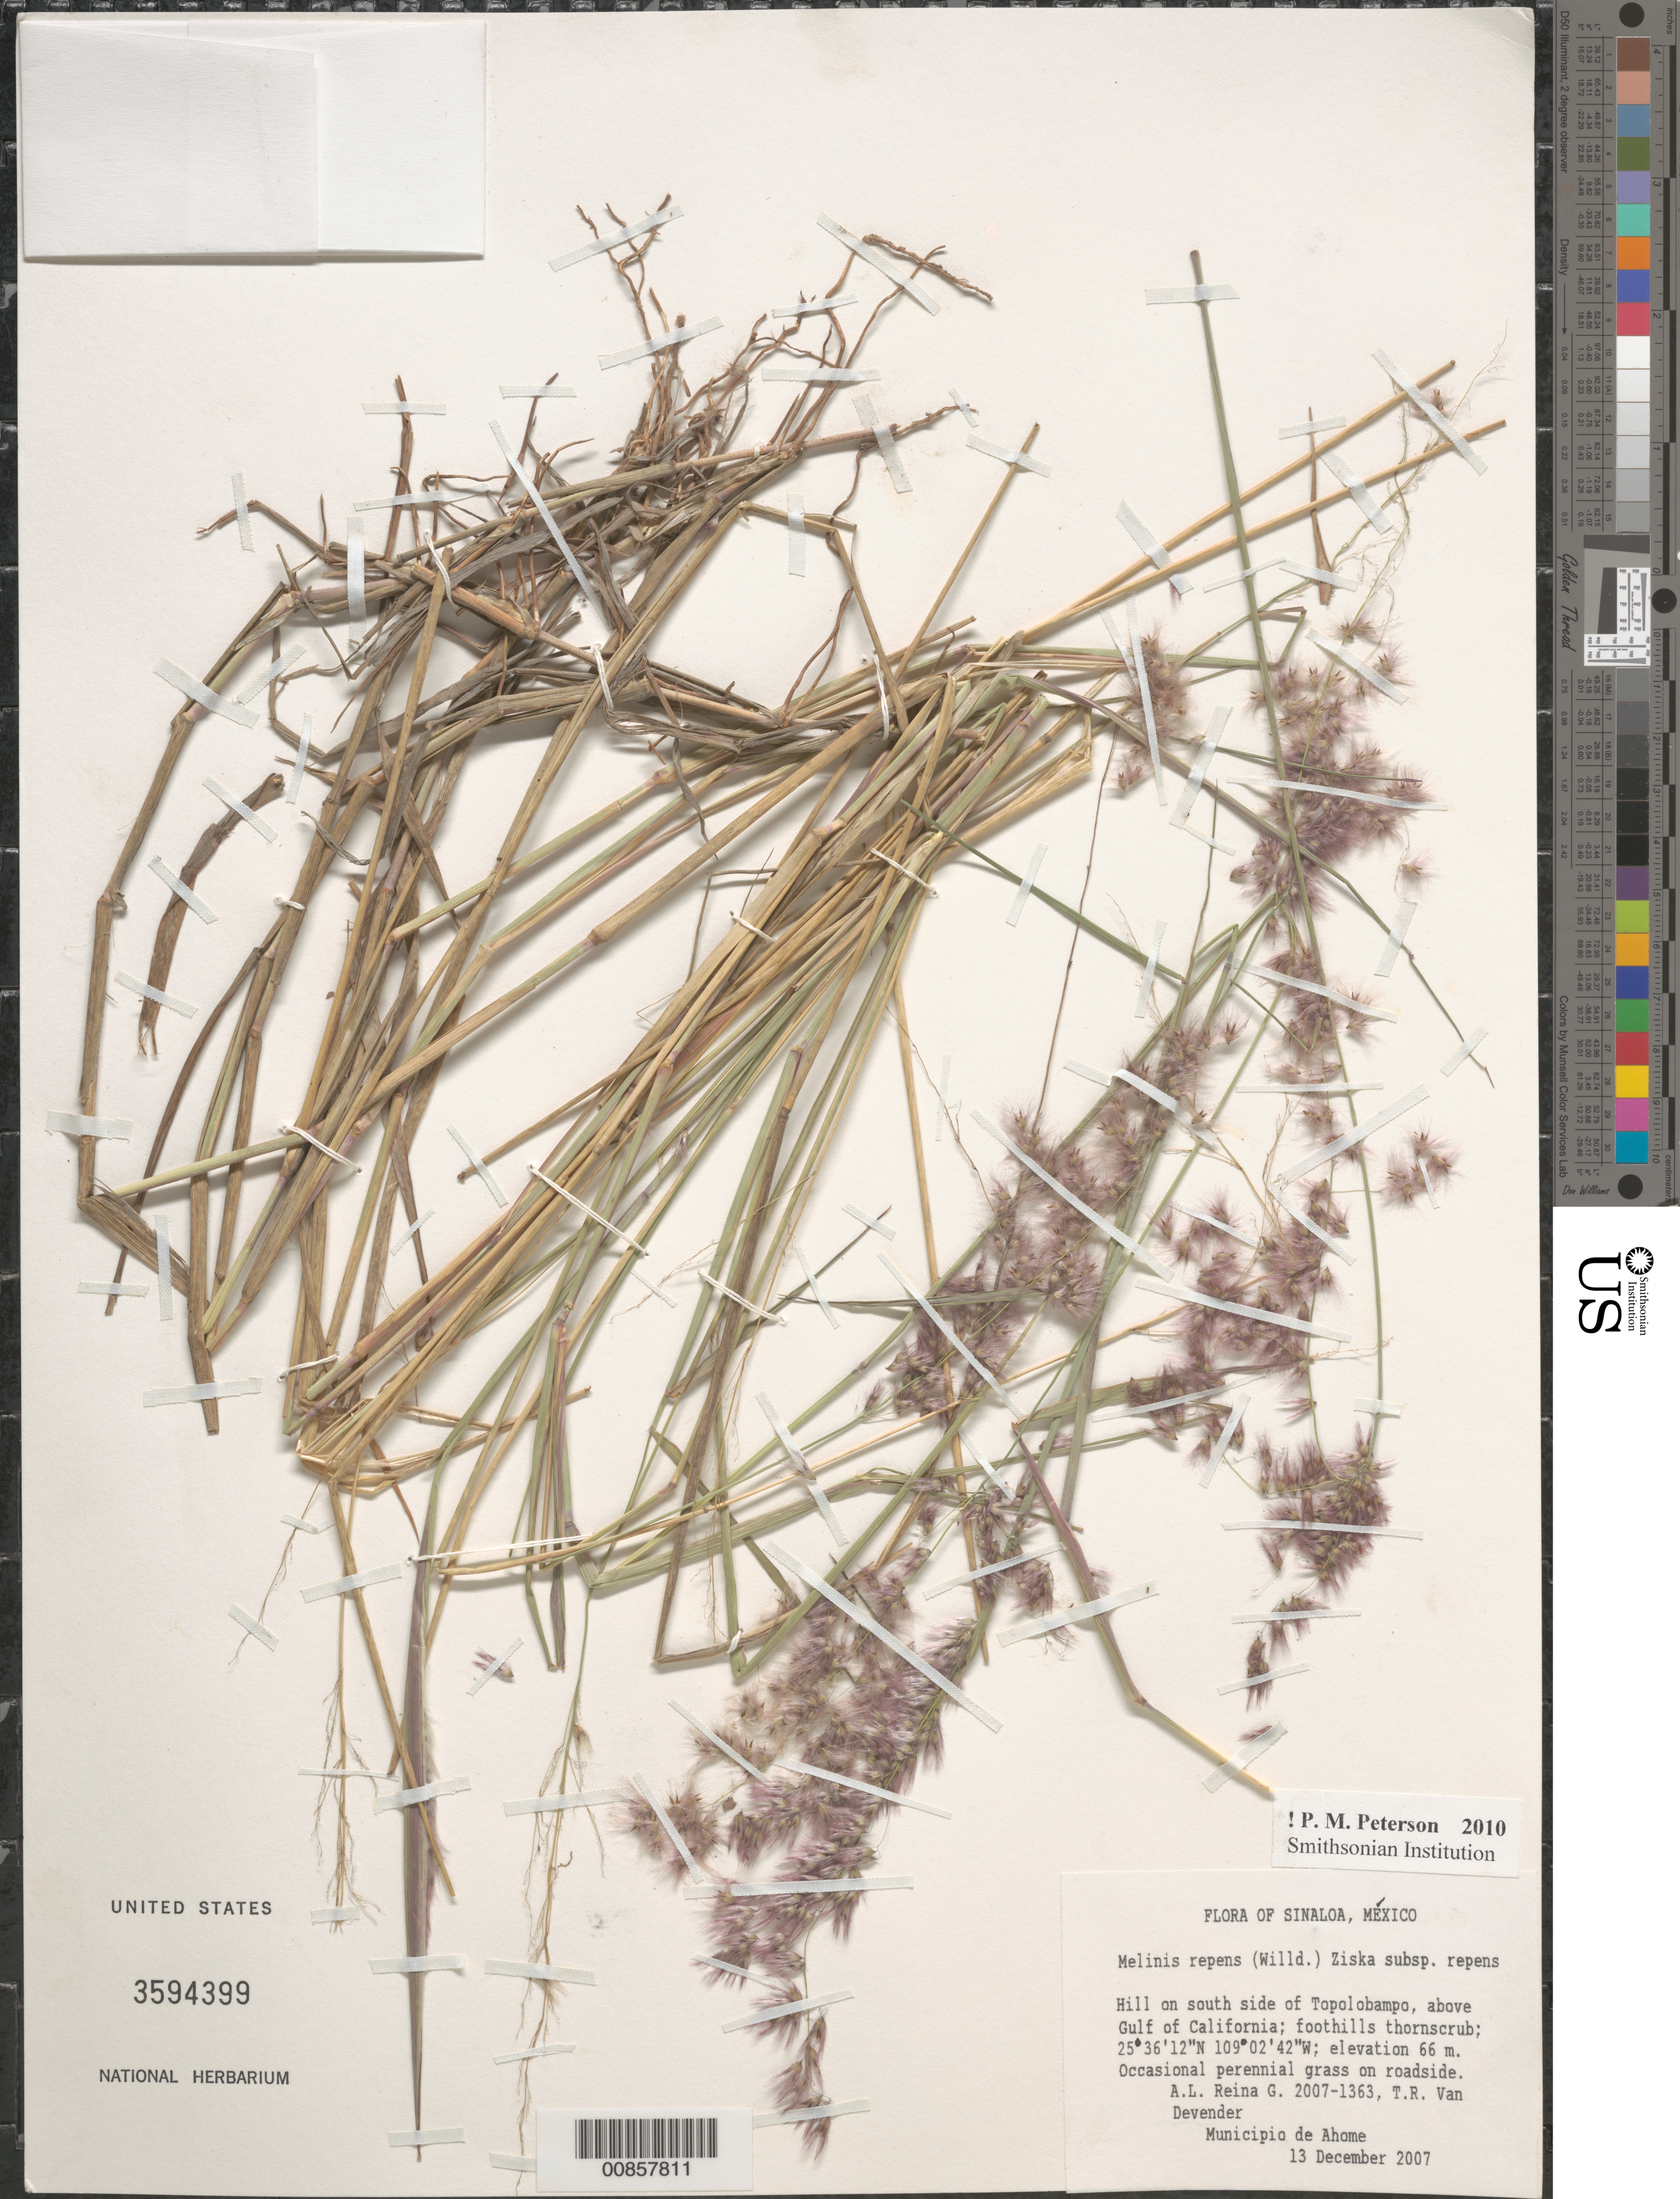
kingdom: Plantae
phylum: Tracheophyta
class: Liliopsida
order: Poales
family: Poaceae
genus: Melinis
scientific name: Melinis repens subsp. repens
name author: (Willd.) Zizka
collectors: A. L. Reina G. & T. R. Van Devender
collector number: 2007-1363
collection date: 2007-12-13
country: Mexico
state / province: Sinaloa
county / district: Ahome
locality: Hill on S side of Topolobampo, above Gulf of California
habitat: Foothills thornscrub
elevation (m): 66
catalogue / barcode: US 3594399